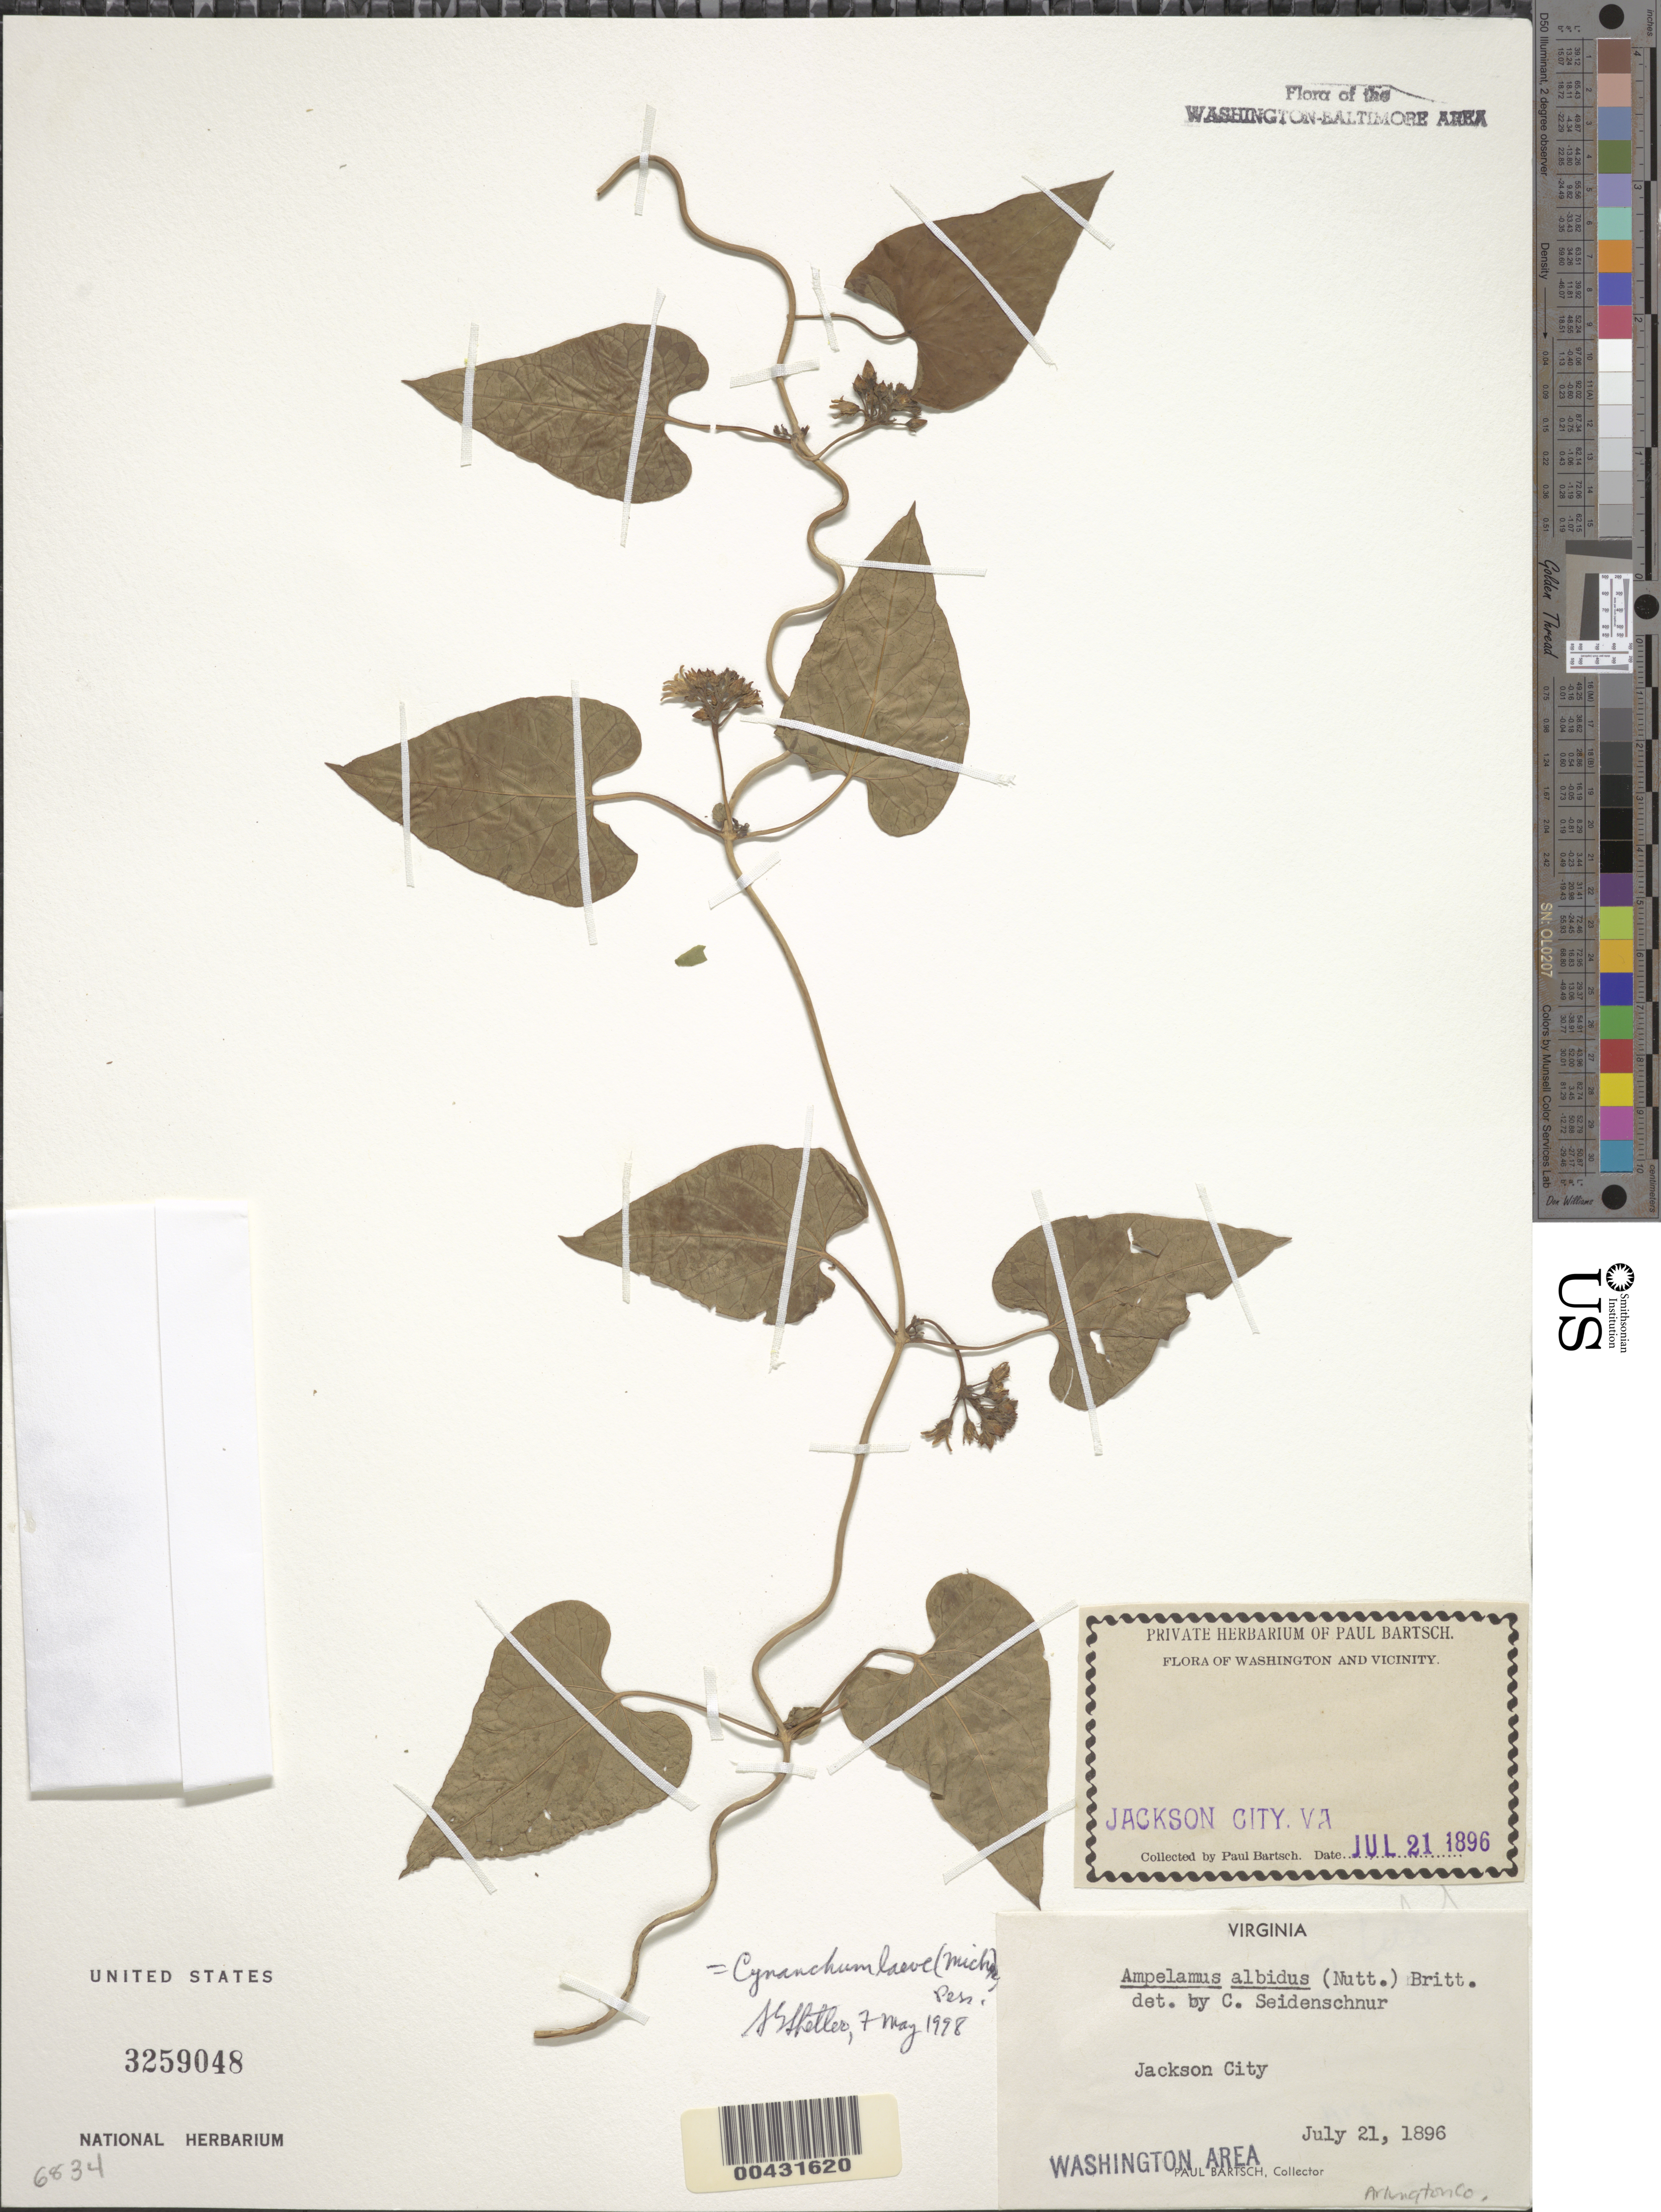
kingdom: Plantae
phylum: Tracheophyta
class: Magnoliopsida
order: Gentianales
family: Apocynaceae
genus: Cynanchum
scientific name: Cynanchum laeve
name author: (Michx.) Pers.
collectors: P. Bartsch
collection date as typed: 21 Jul 1896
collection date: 1896-07-21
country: United States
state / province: Virginia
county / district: Arlington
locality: Jackson City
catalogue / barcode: US 3259048